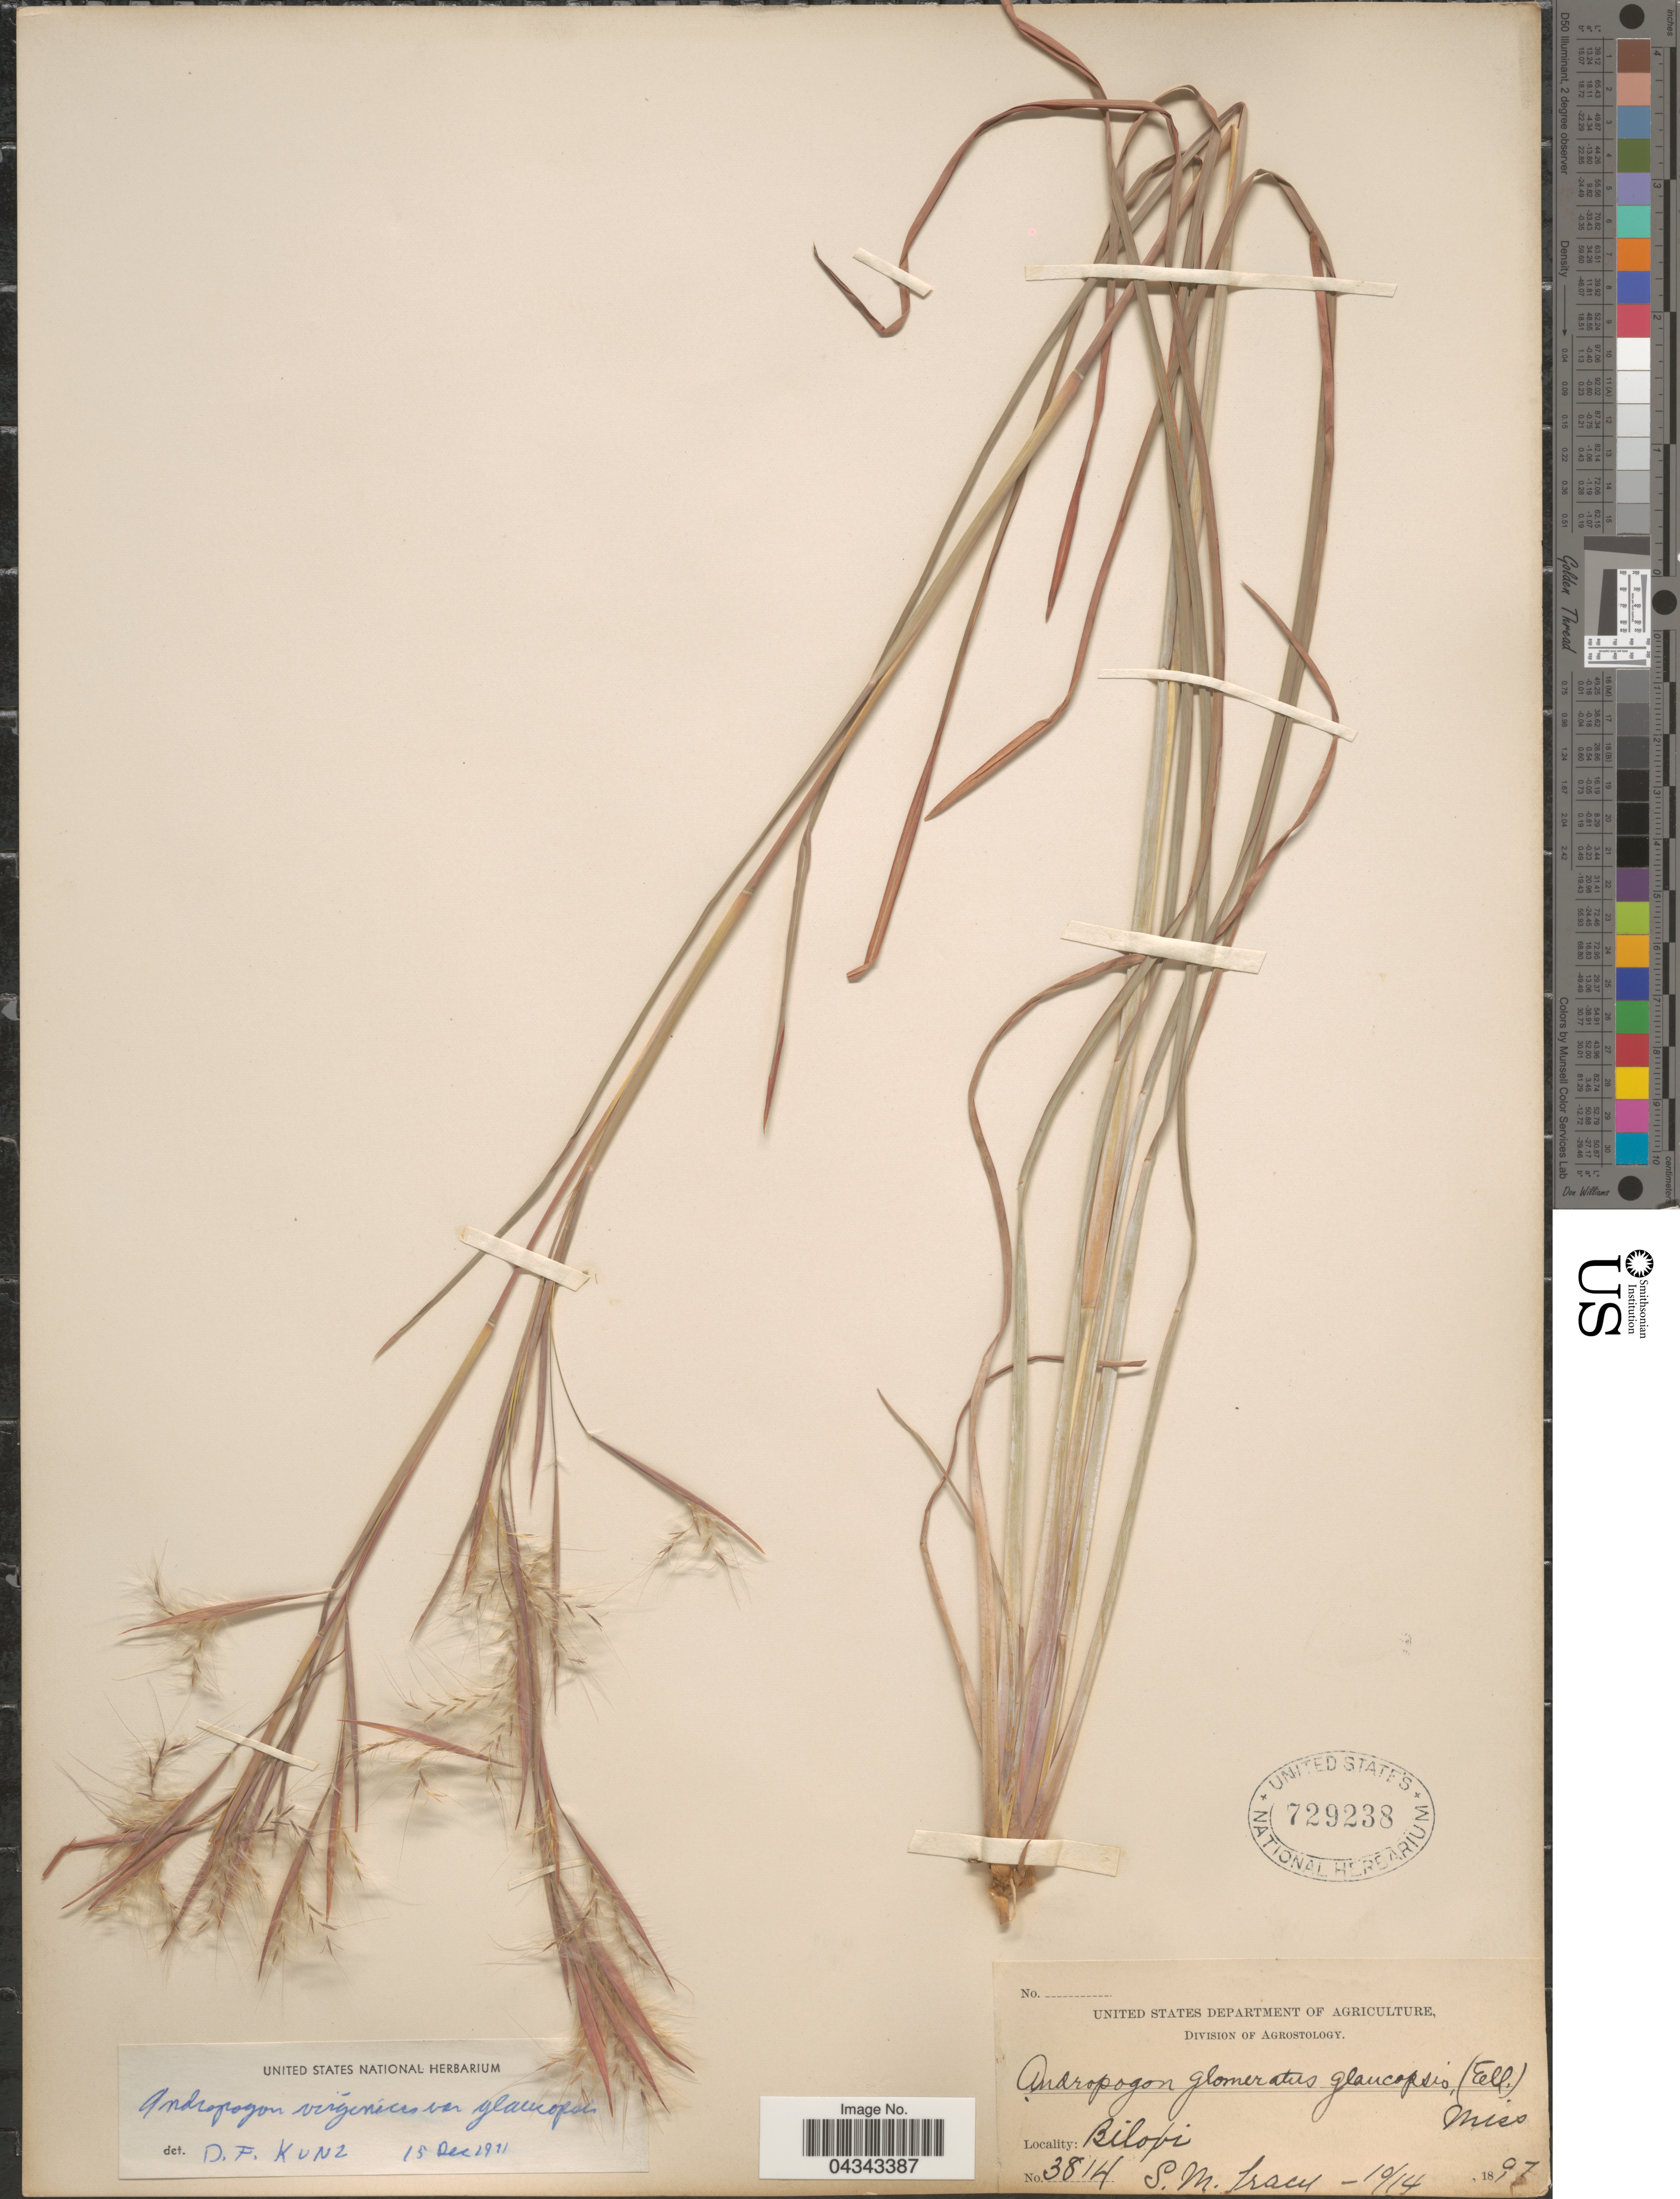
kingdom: Plantae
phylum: Tracheophyta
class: Liliopsida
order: Poales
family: Poaceae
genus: Andropogon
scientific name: Andropogon glomeratus var. glaucopsis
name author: C. Mohr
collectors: S. M. Tracy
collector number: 3814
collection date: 1897-10-14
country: United States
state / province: Mississippi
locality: Biloxi.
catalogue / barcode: US 729238